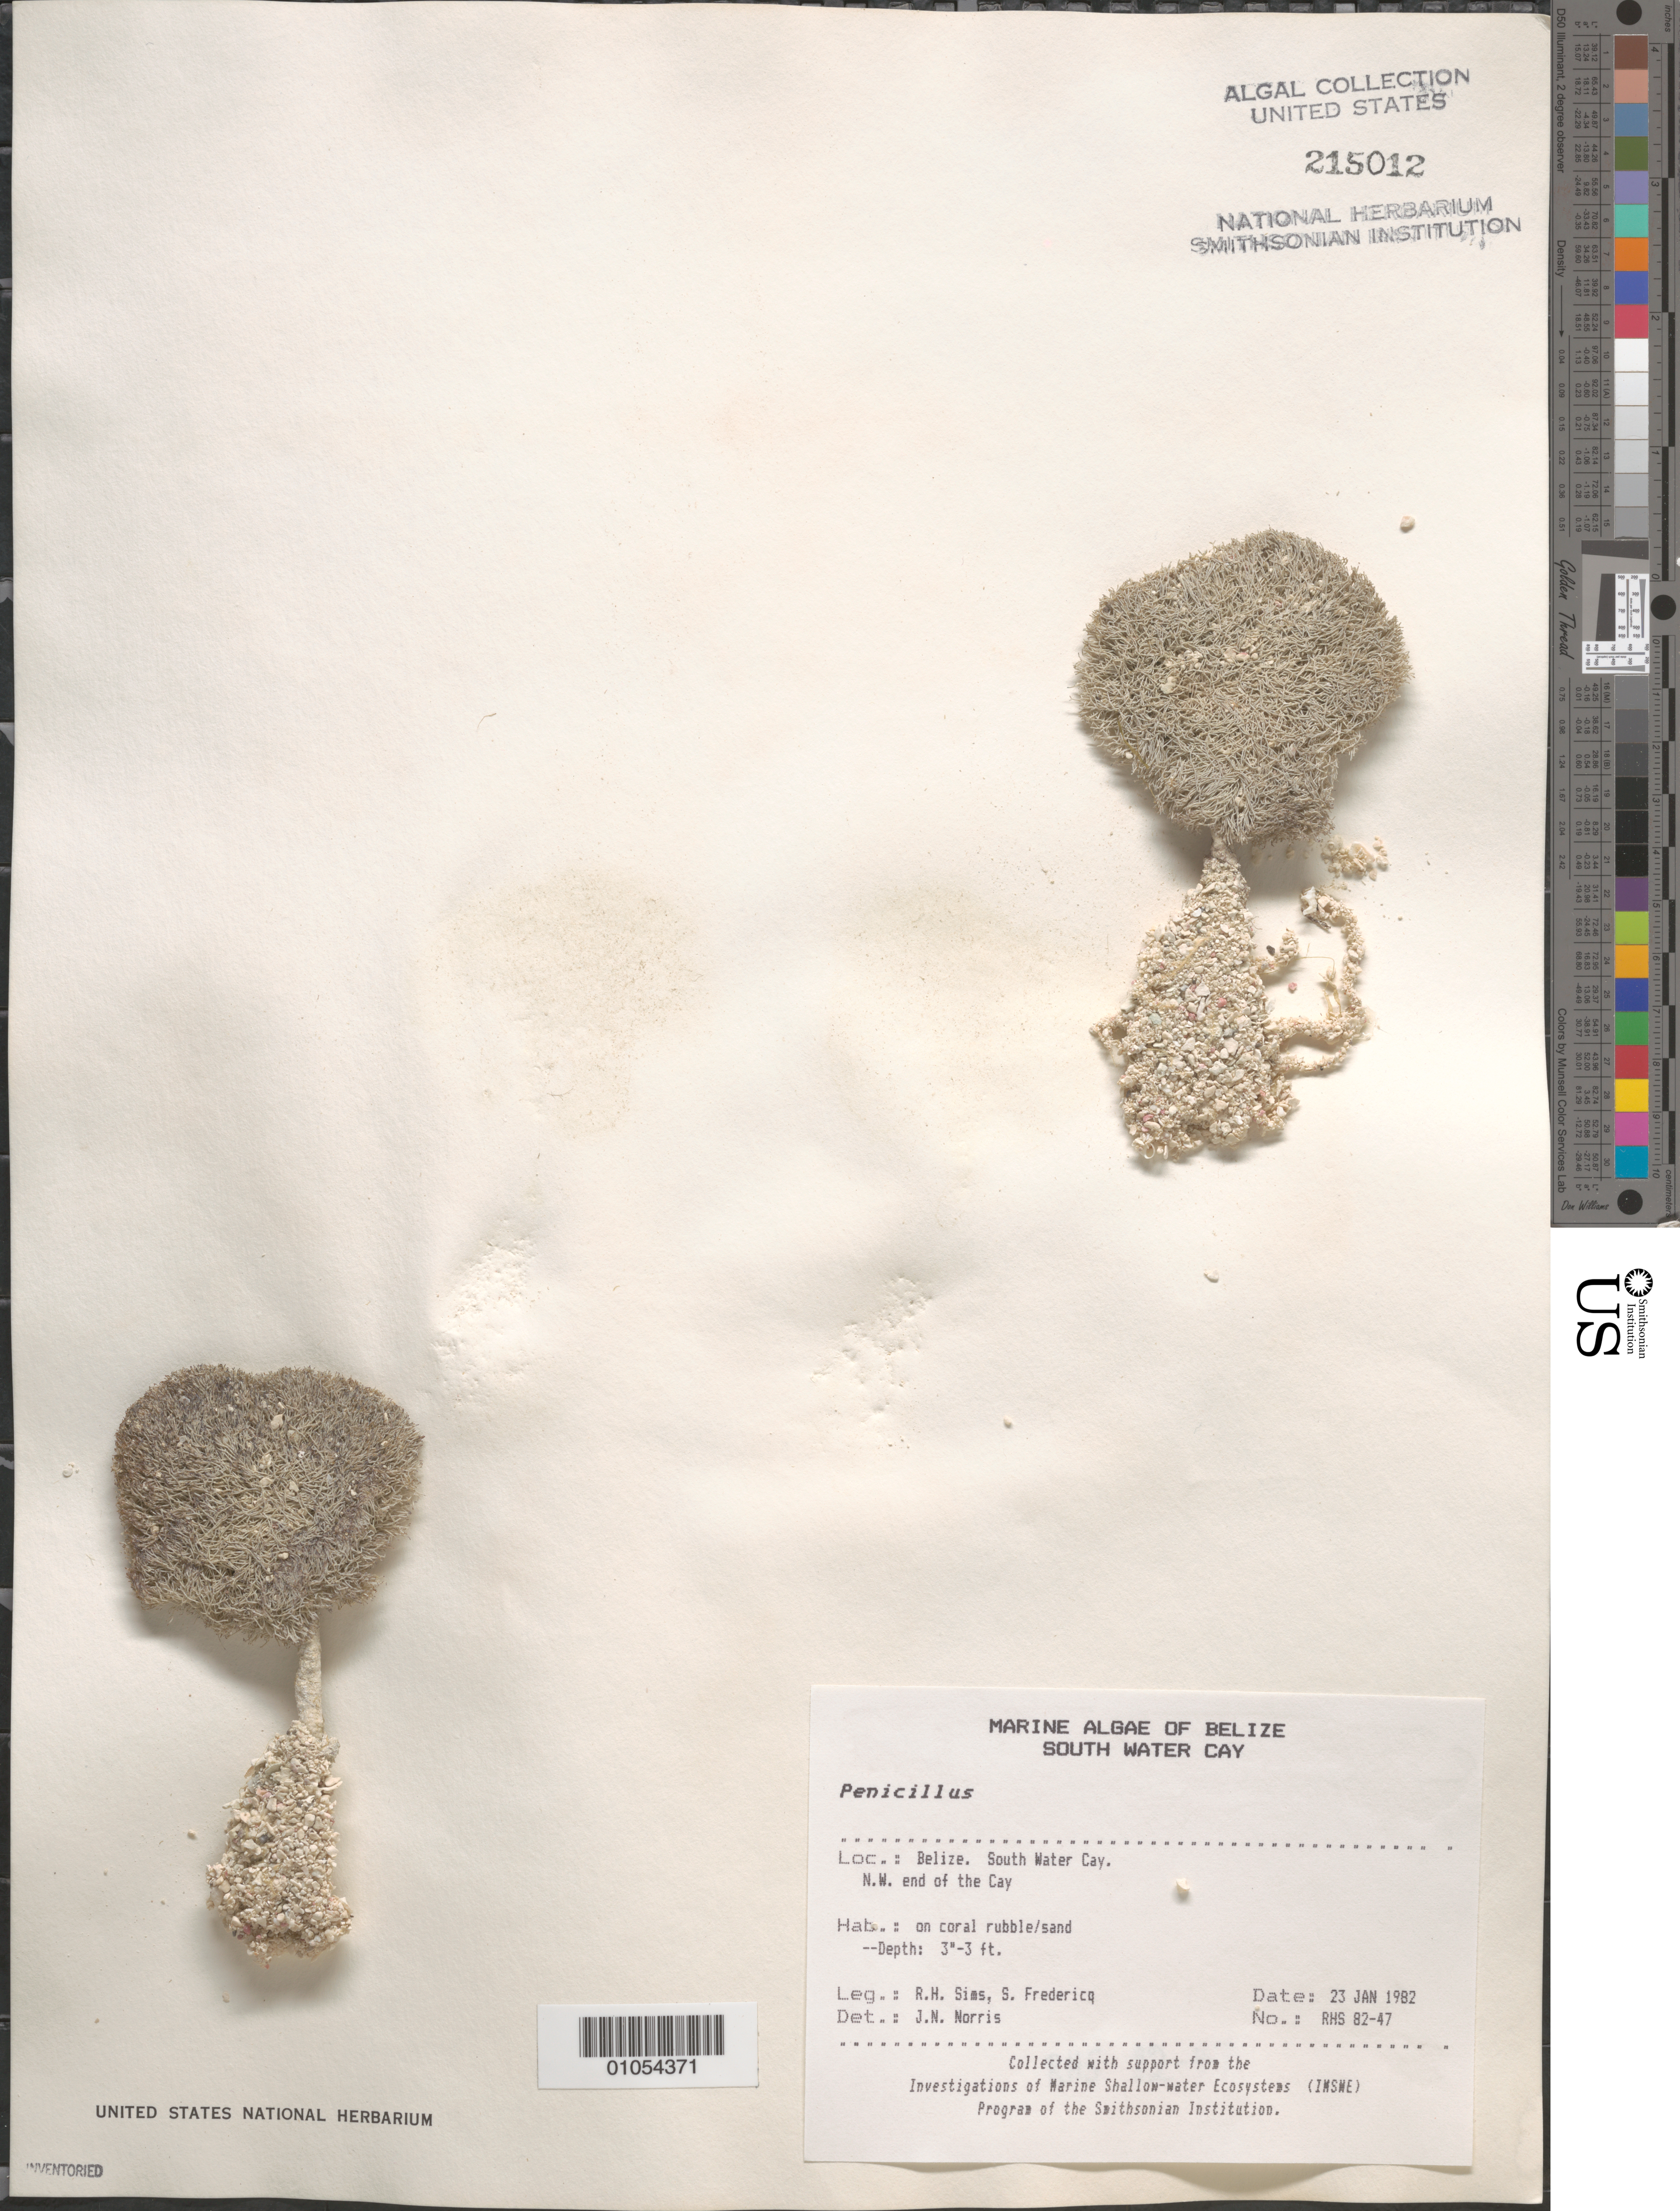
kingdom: Plantae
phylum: Chlorophyta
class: Ulvophyceae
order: Bryopsidales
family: Udoteaceae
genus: Penicillus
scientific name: Penicillus sp.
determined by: Norris, James N.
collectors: R. H. Sims & S. Fredericq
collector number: RHS 82-47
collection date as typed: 23 Jan 1982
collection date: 1982-01-23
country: Belize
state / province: Stann Creek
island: South Water Cay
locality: Northwest end of cay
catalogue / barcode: US 215012